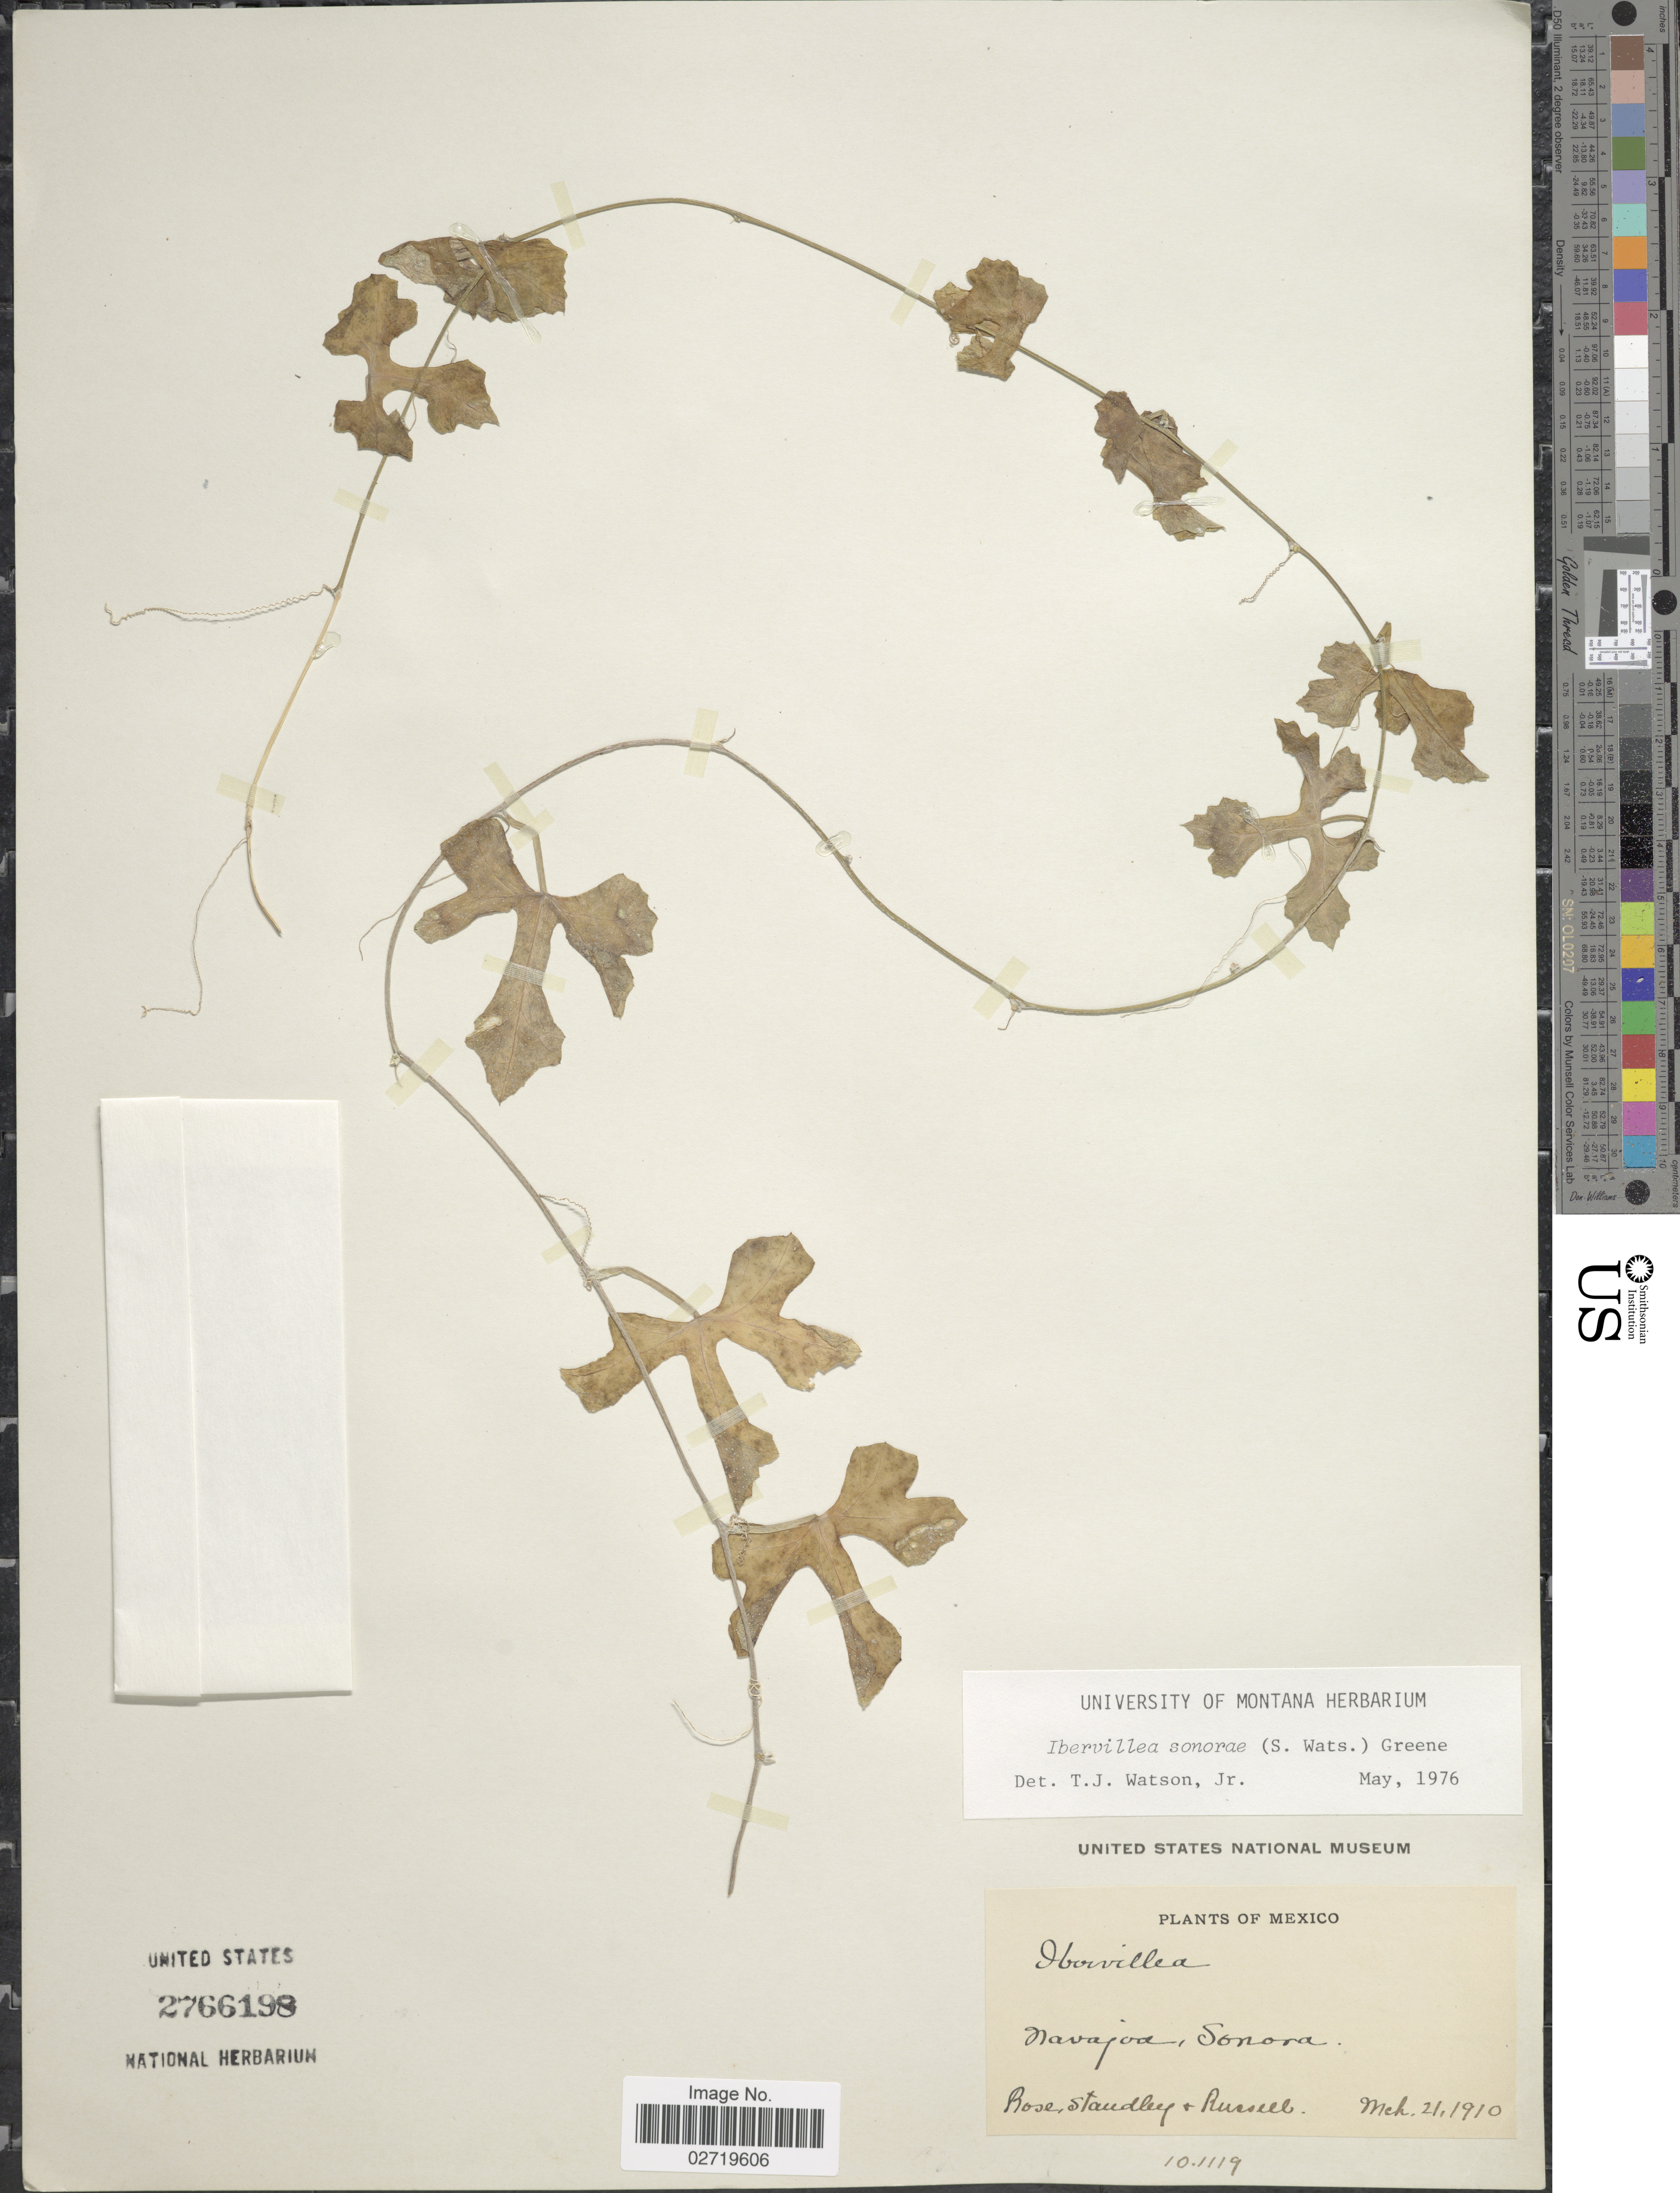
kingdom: Plantae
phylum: Tracheophyta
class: Magnoliopsida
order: Cucurbitales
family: Cucurbitaceae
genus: Ibervillea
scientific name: Ibervillea sonorae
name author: (S. Watson) Greene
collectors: -- Rose, Standley & -- Russell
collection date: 1910-03-21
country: Mexico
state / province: Sonora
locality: Navajoa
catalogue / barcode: US 2766198